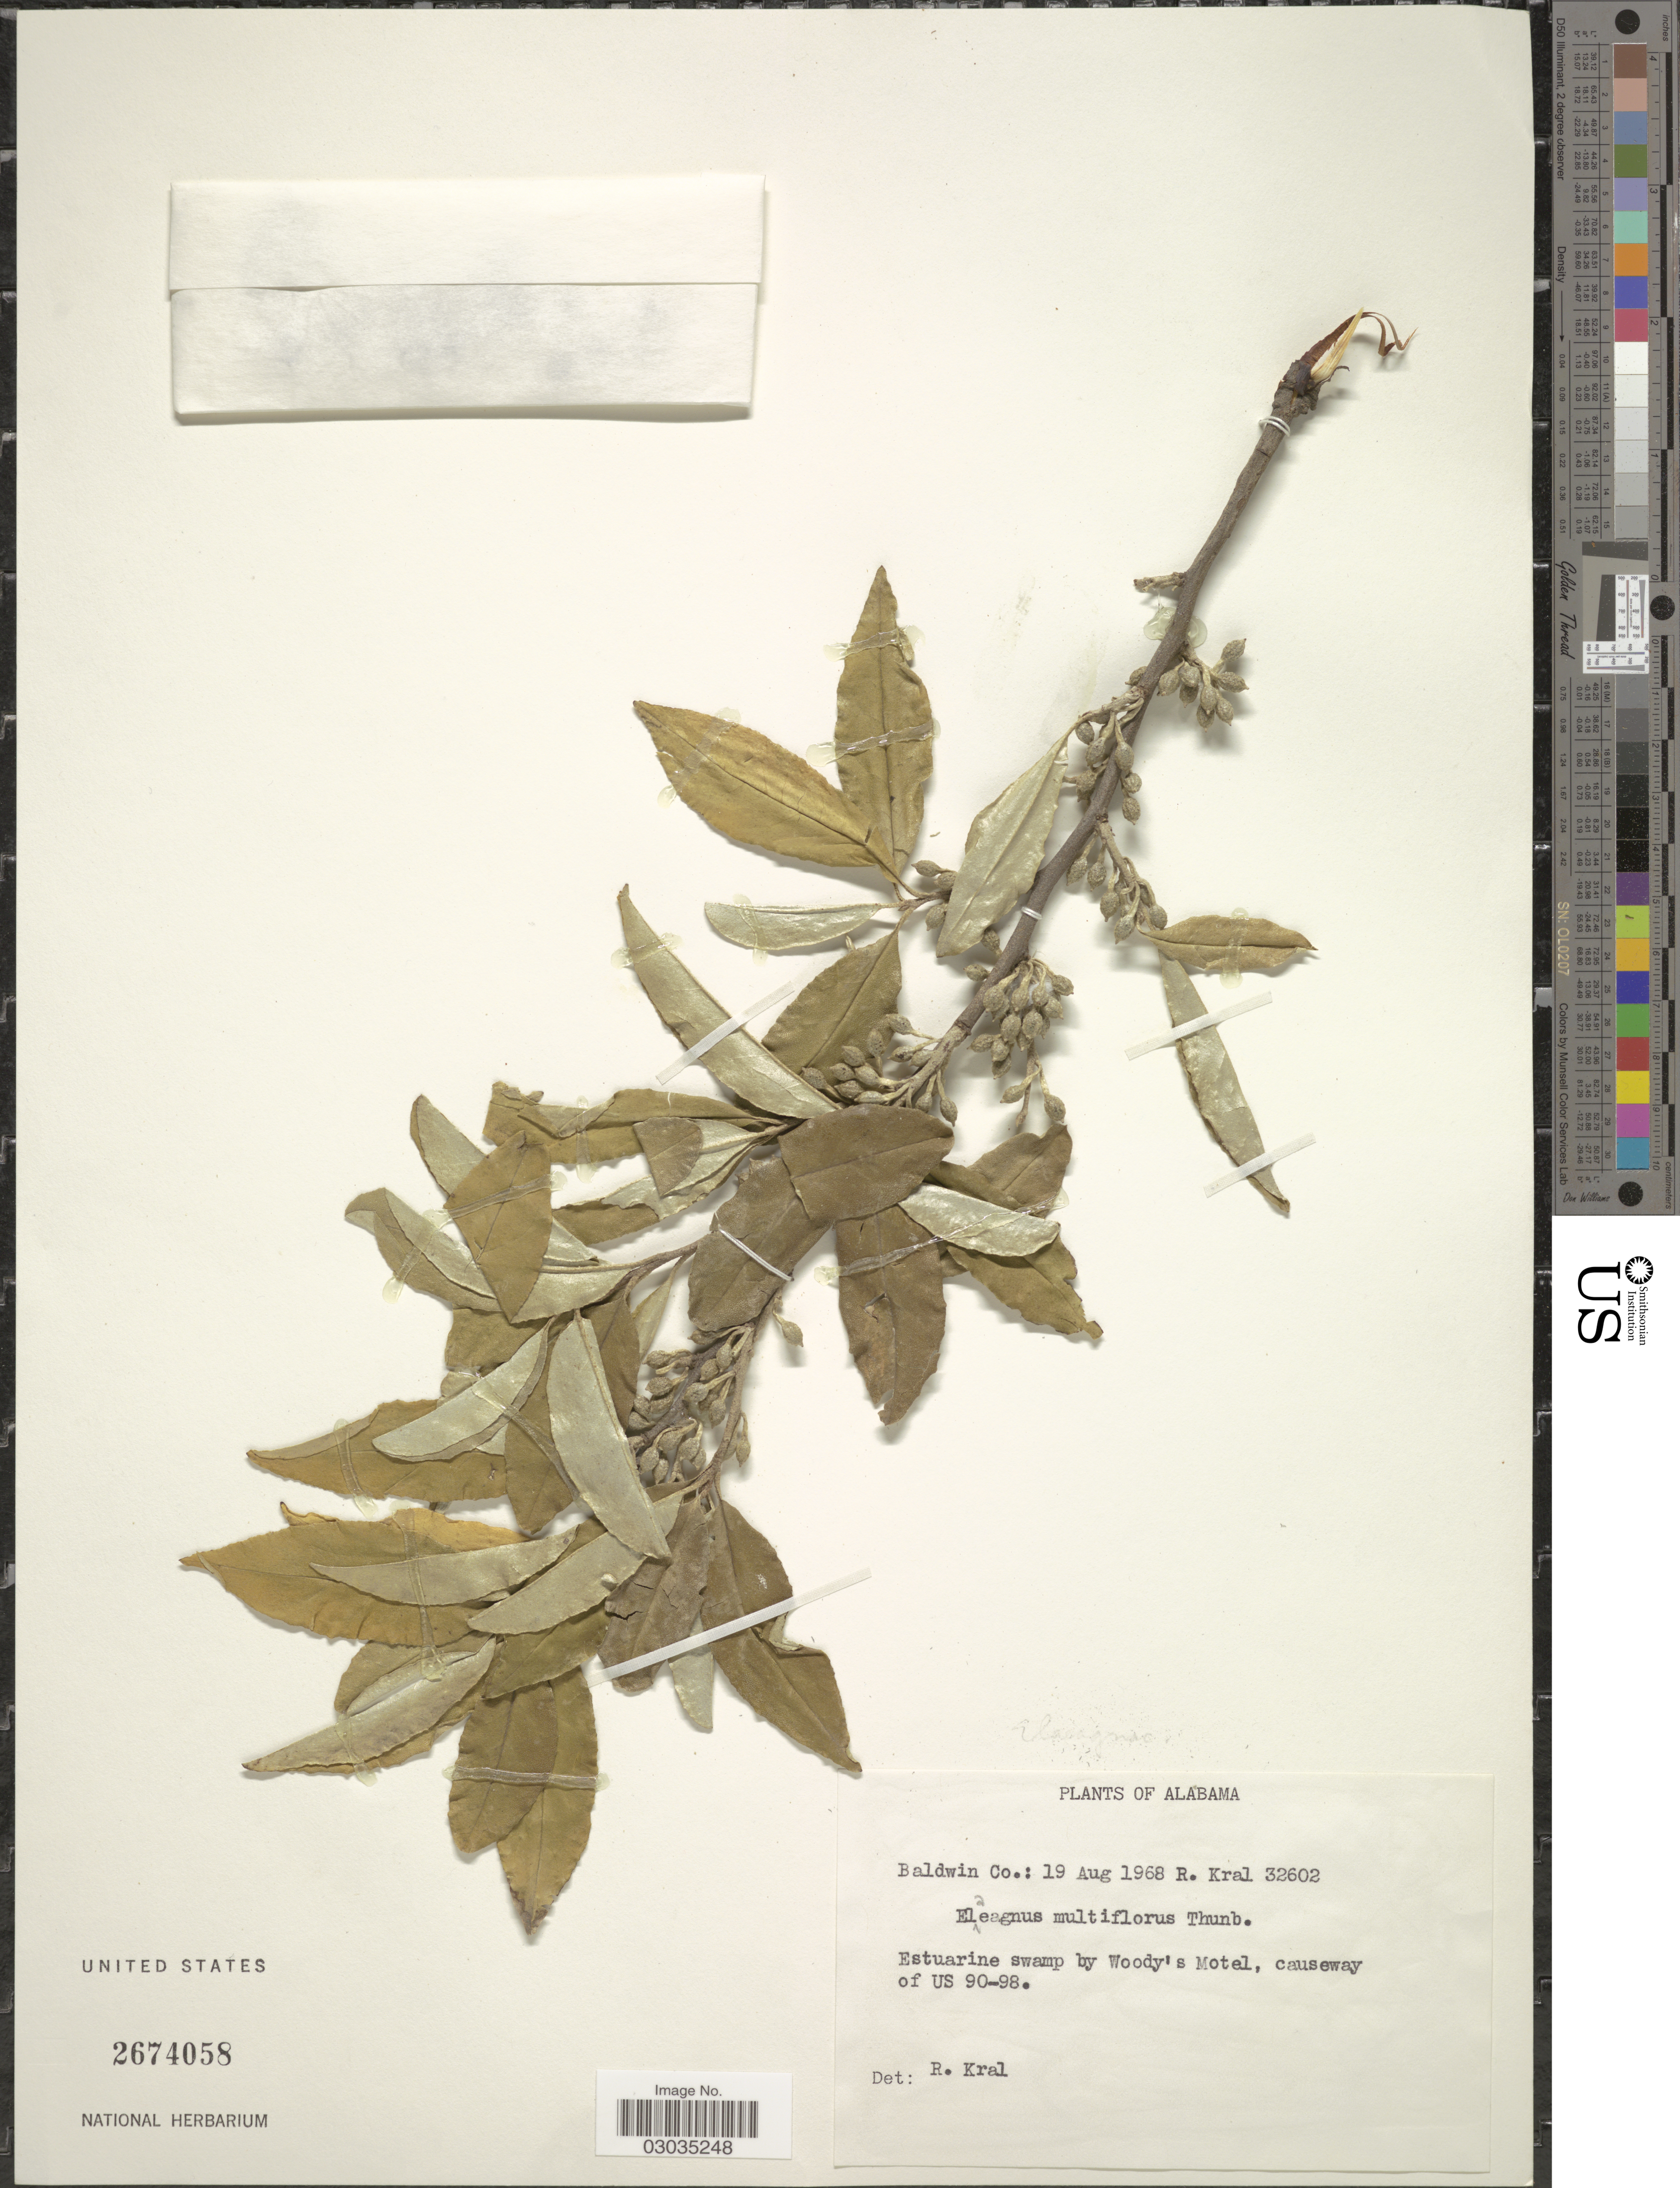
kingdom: Plantae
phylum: Tracheophyta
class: Magnoliopsida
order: Rosales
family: Elaeagnaceae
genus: Elaeagnus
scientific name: Elaeagnus multiflora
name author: Thunb.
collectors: R. Kral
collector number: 32602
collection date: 1968-08-19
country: United States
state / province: Alabama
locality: Baldwin Co, Etuarine swamp by Woody's Motel, causeway of US 90-98.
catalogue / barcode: US 2674058